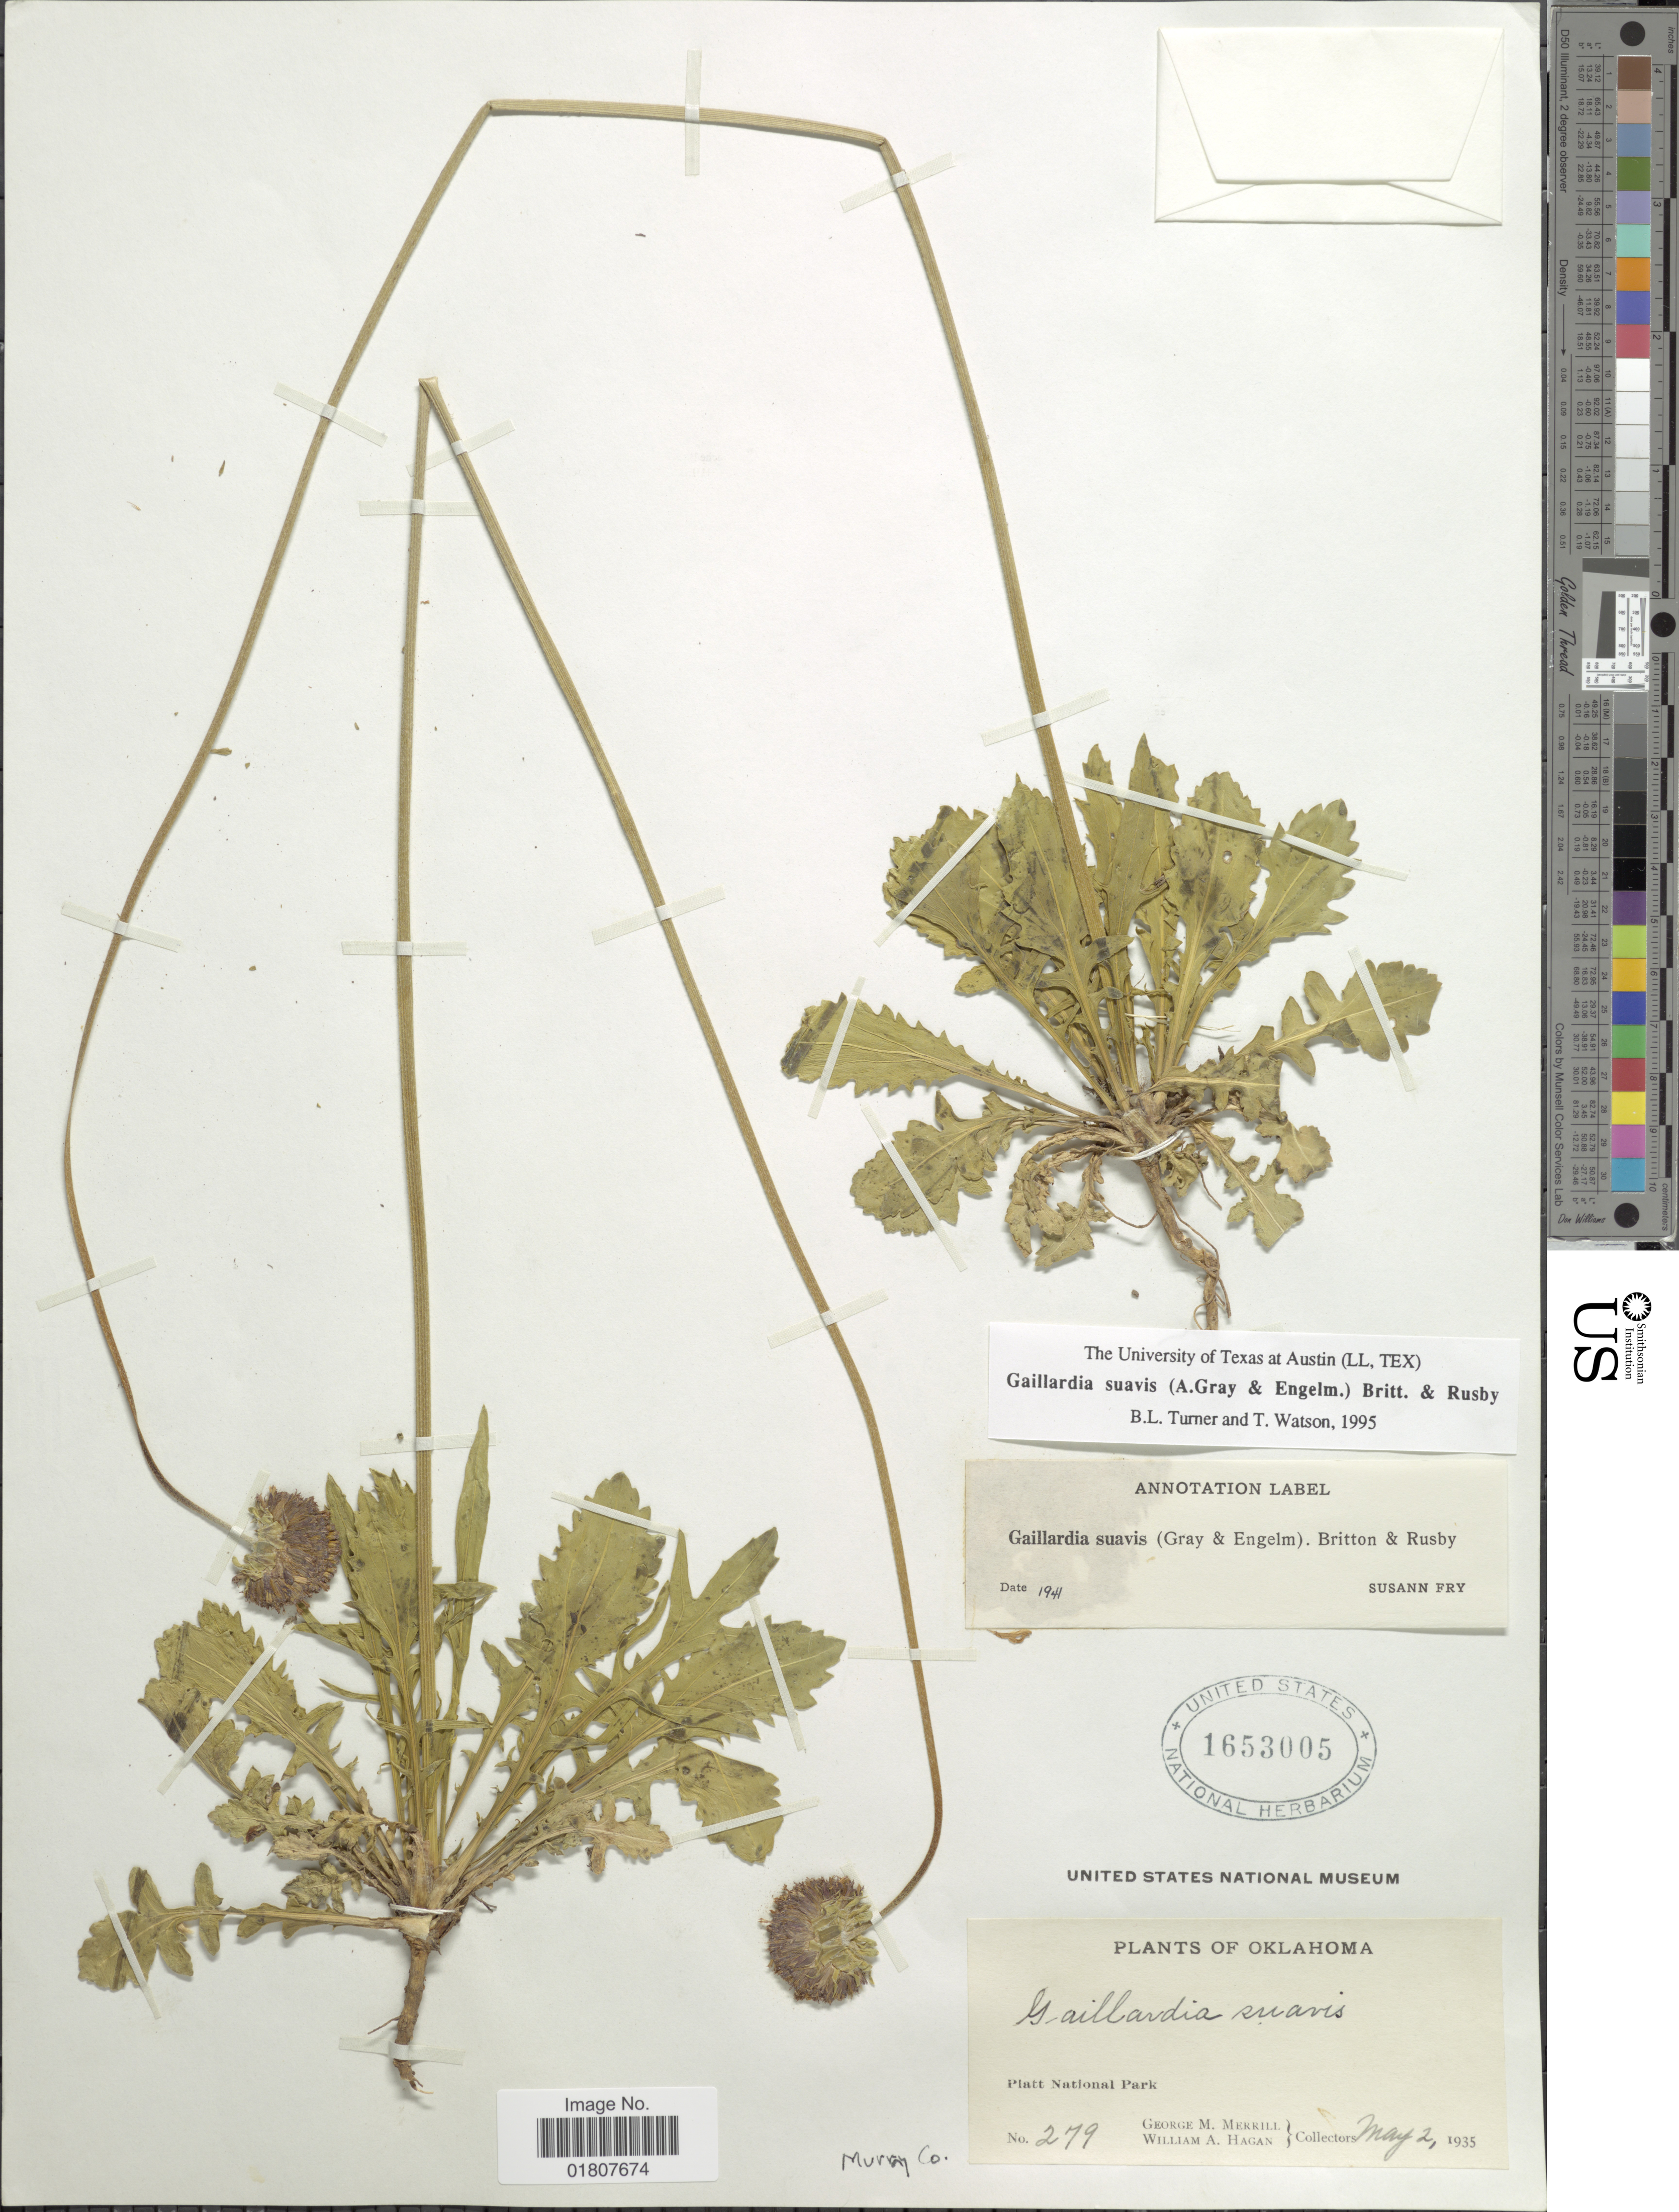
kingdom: Plantae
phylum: Tracheophyta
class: Magnoliopsida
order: Asterales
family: Asteraceae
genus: Gaillardia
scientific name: Gaillardia suavis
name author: (A. Gray & Engelm.) Britton & Rusby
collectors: G. M. Merrill & W. Hagan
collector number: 279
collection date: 1935-05-02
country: United States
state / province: Oklahoma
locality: Platt National Park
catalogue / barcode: US 1653005